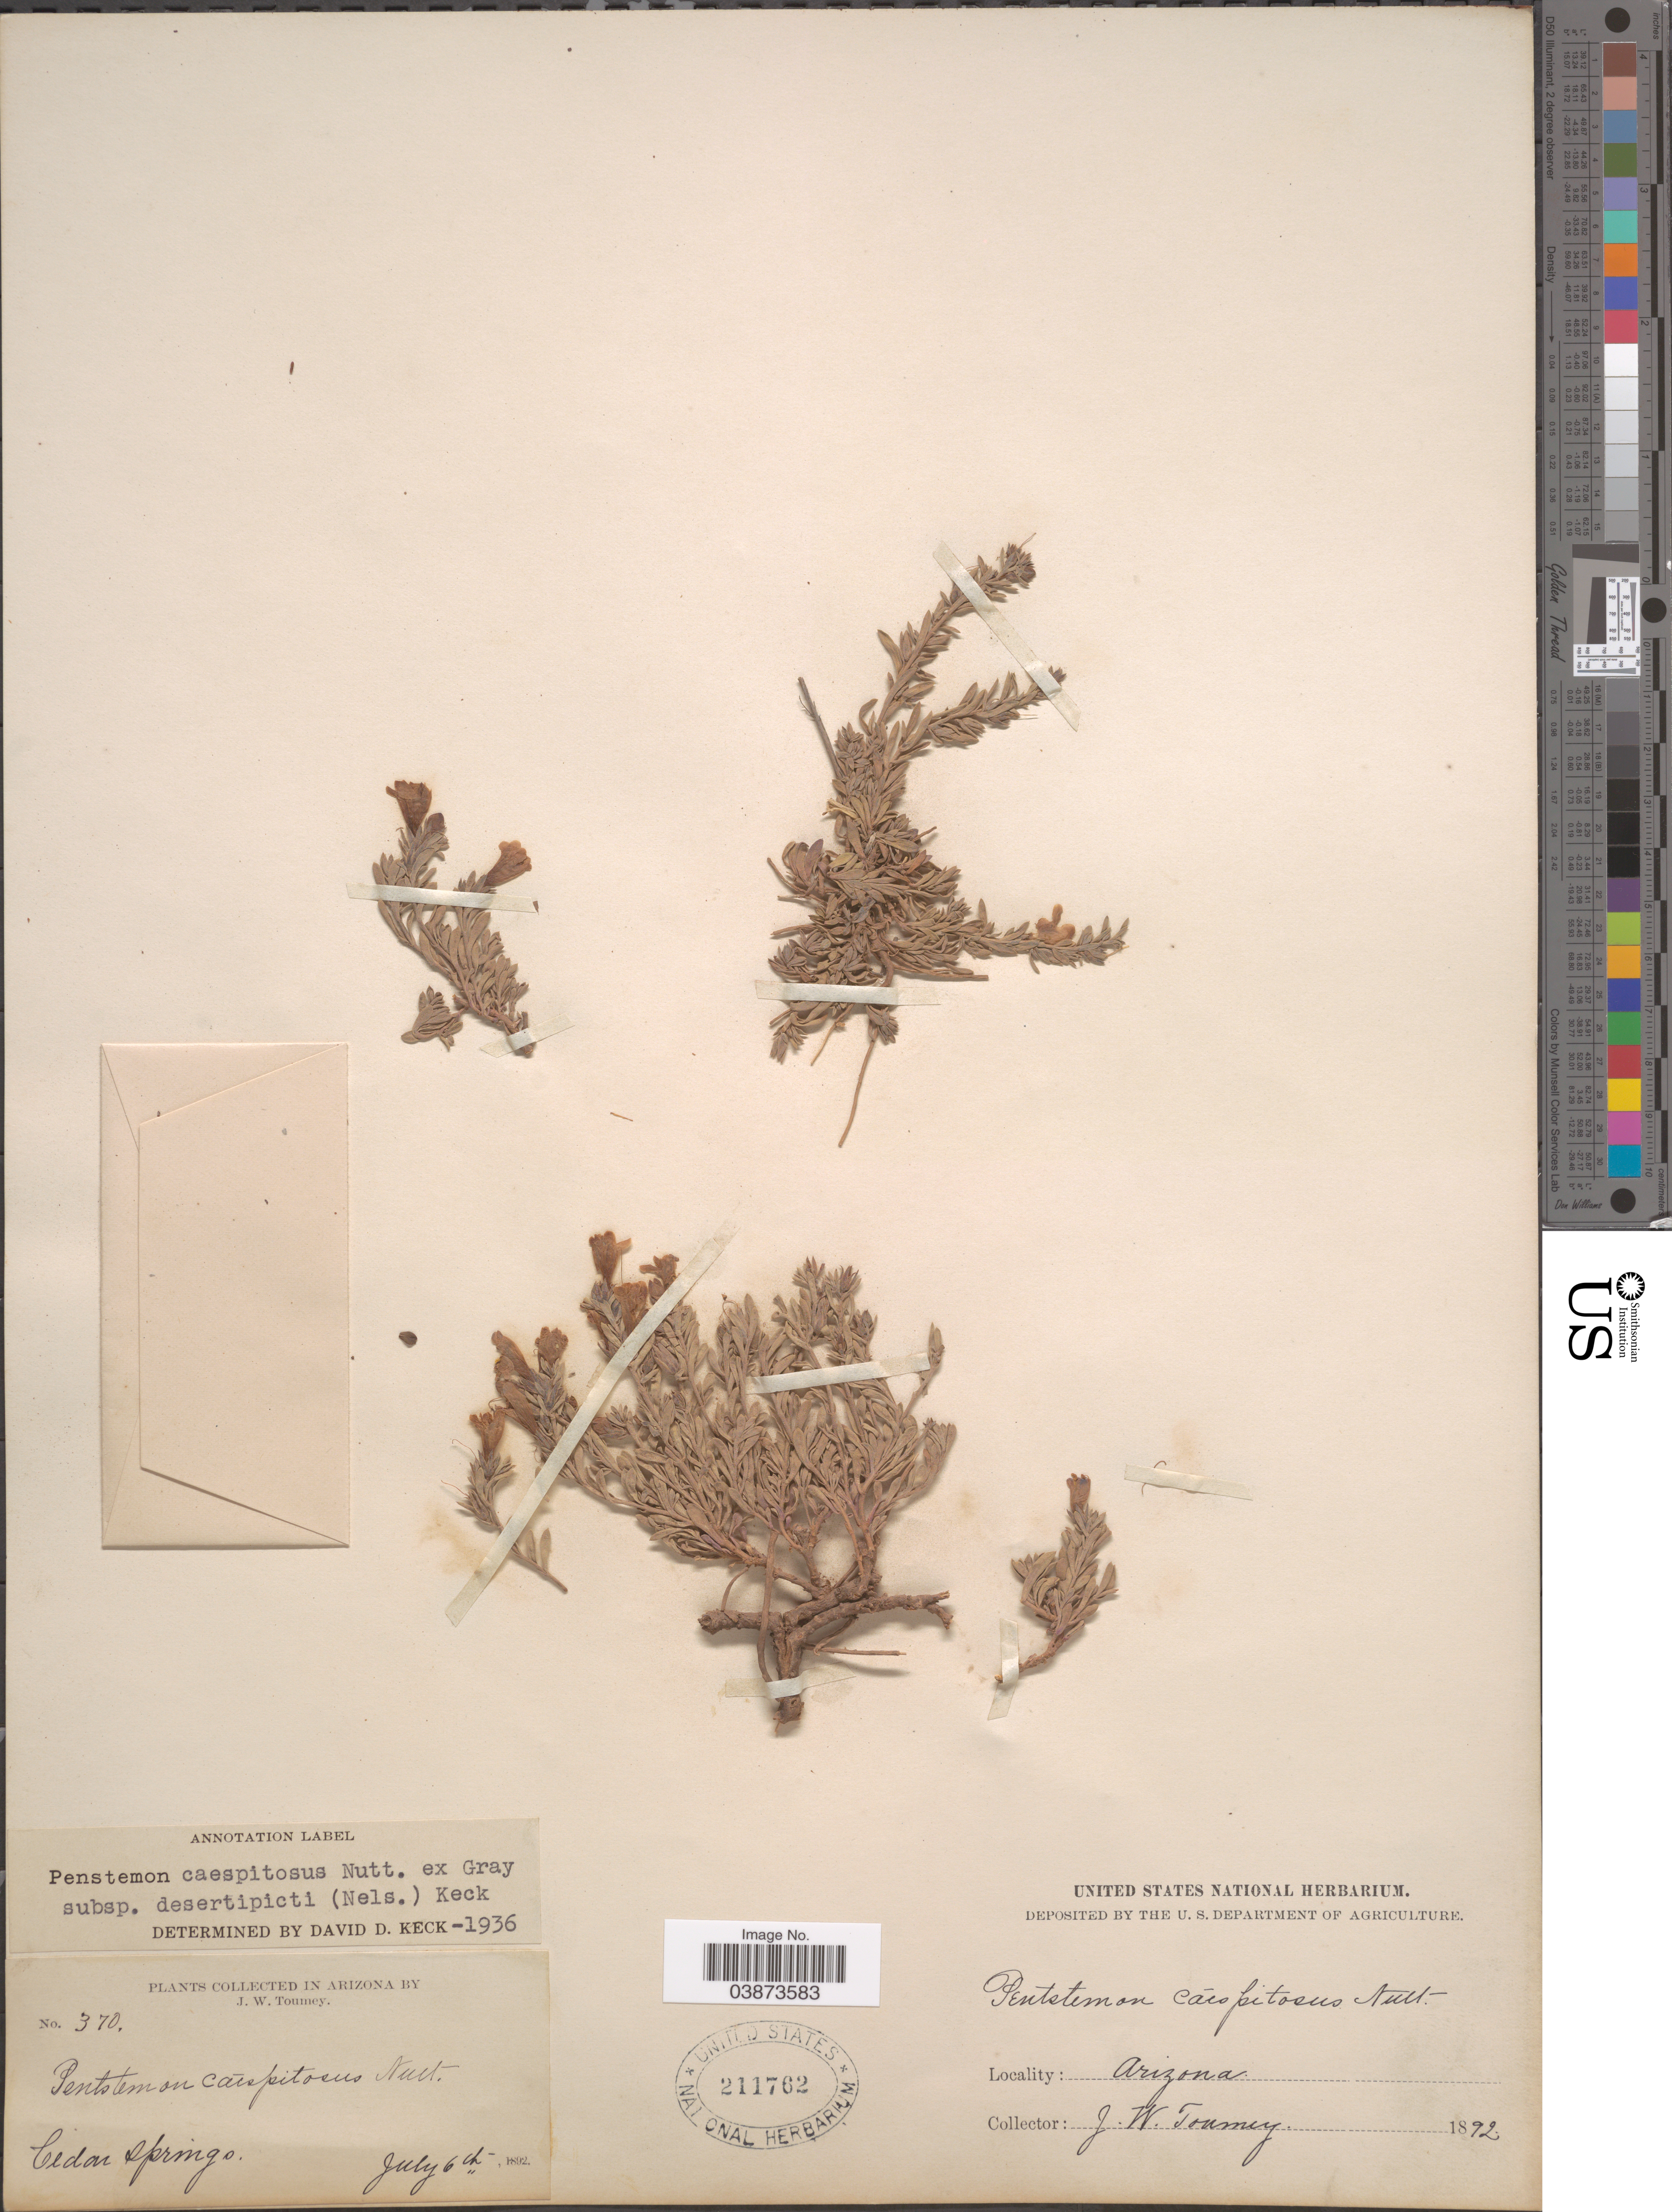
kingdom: Plantae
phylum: Tracheophyta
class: Magnoliopsida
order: Lamiales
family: Plantaginaceae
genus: Penstemon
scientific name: Penstemon caespitosus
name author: Nutt. ex A. Gray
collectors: J. W. Toumey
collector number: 370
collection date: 1892-07-06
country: United States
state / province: Arizona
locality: Cedar Springs.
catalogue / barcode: US 211762